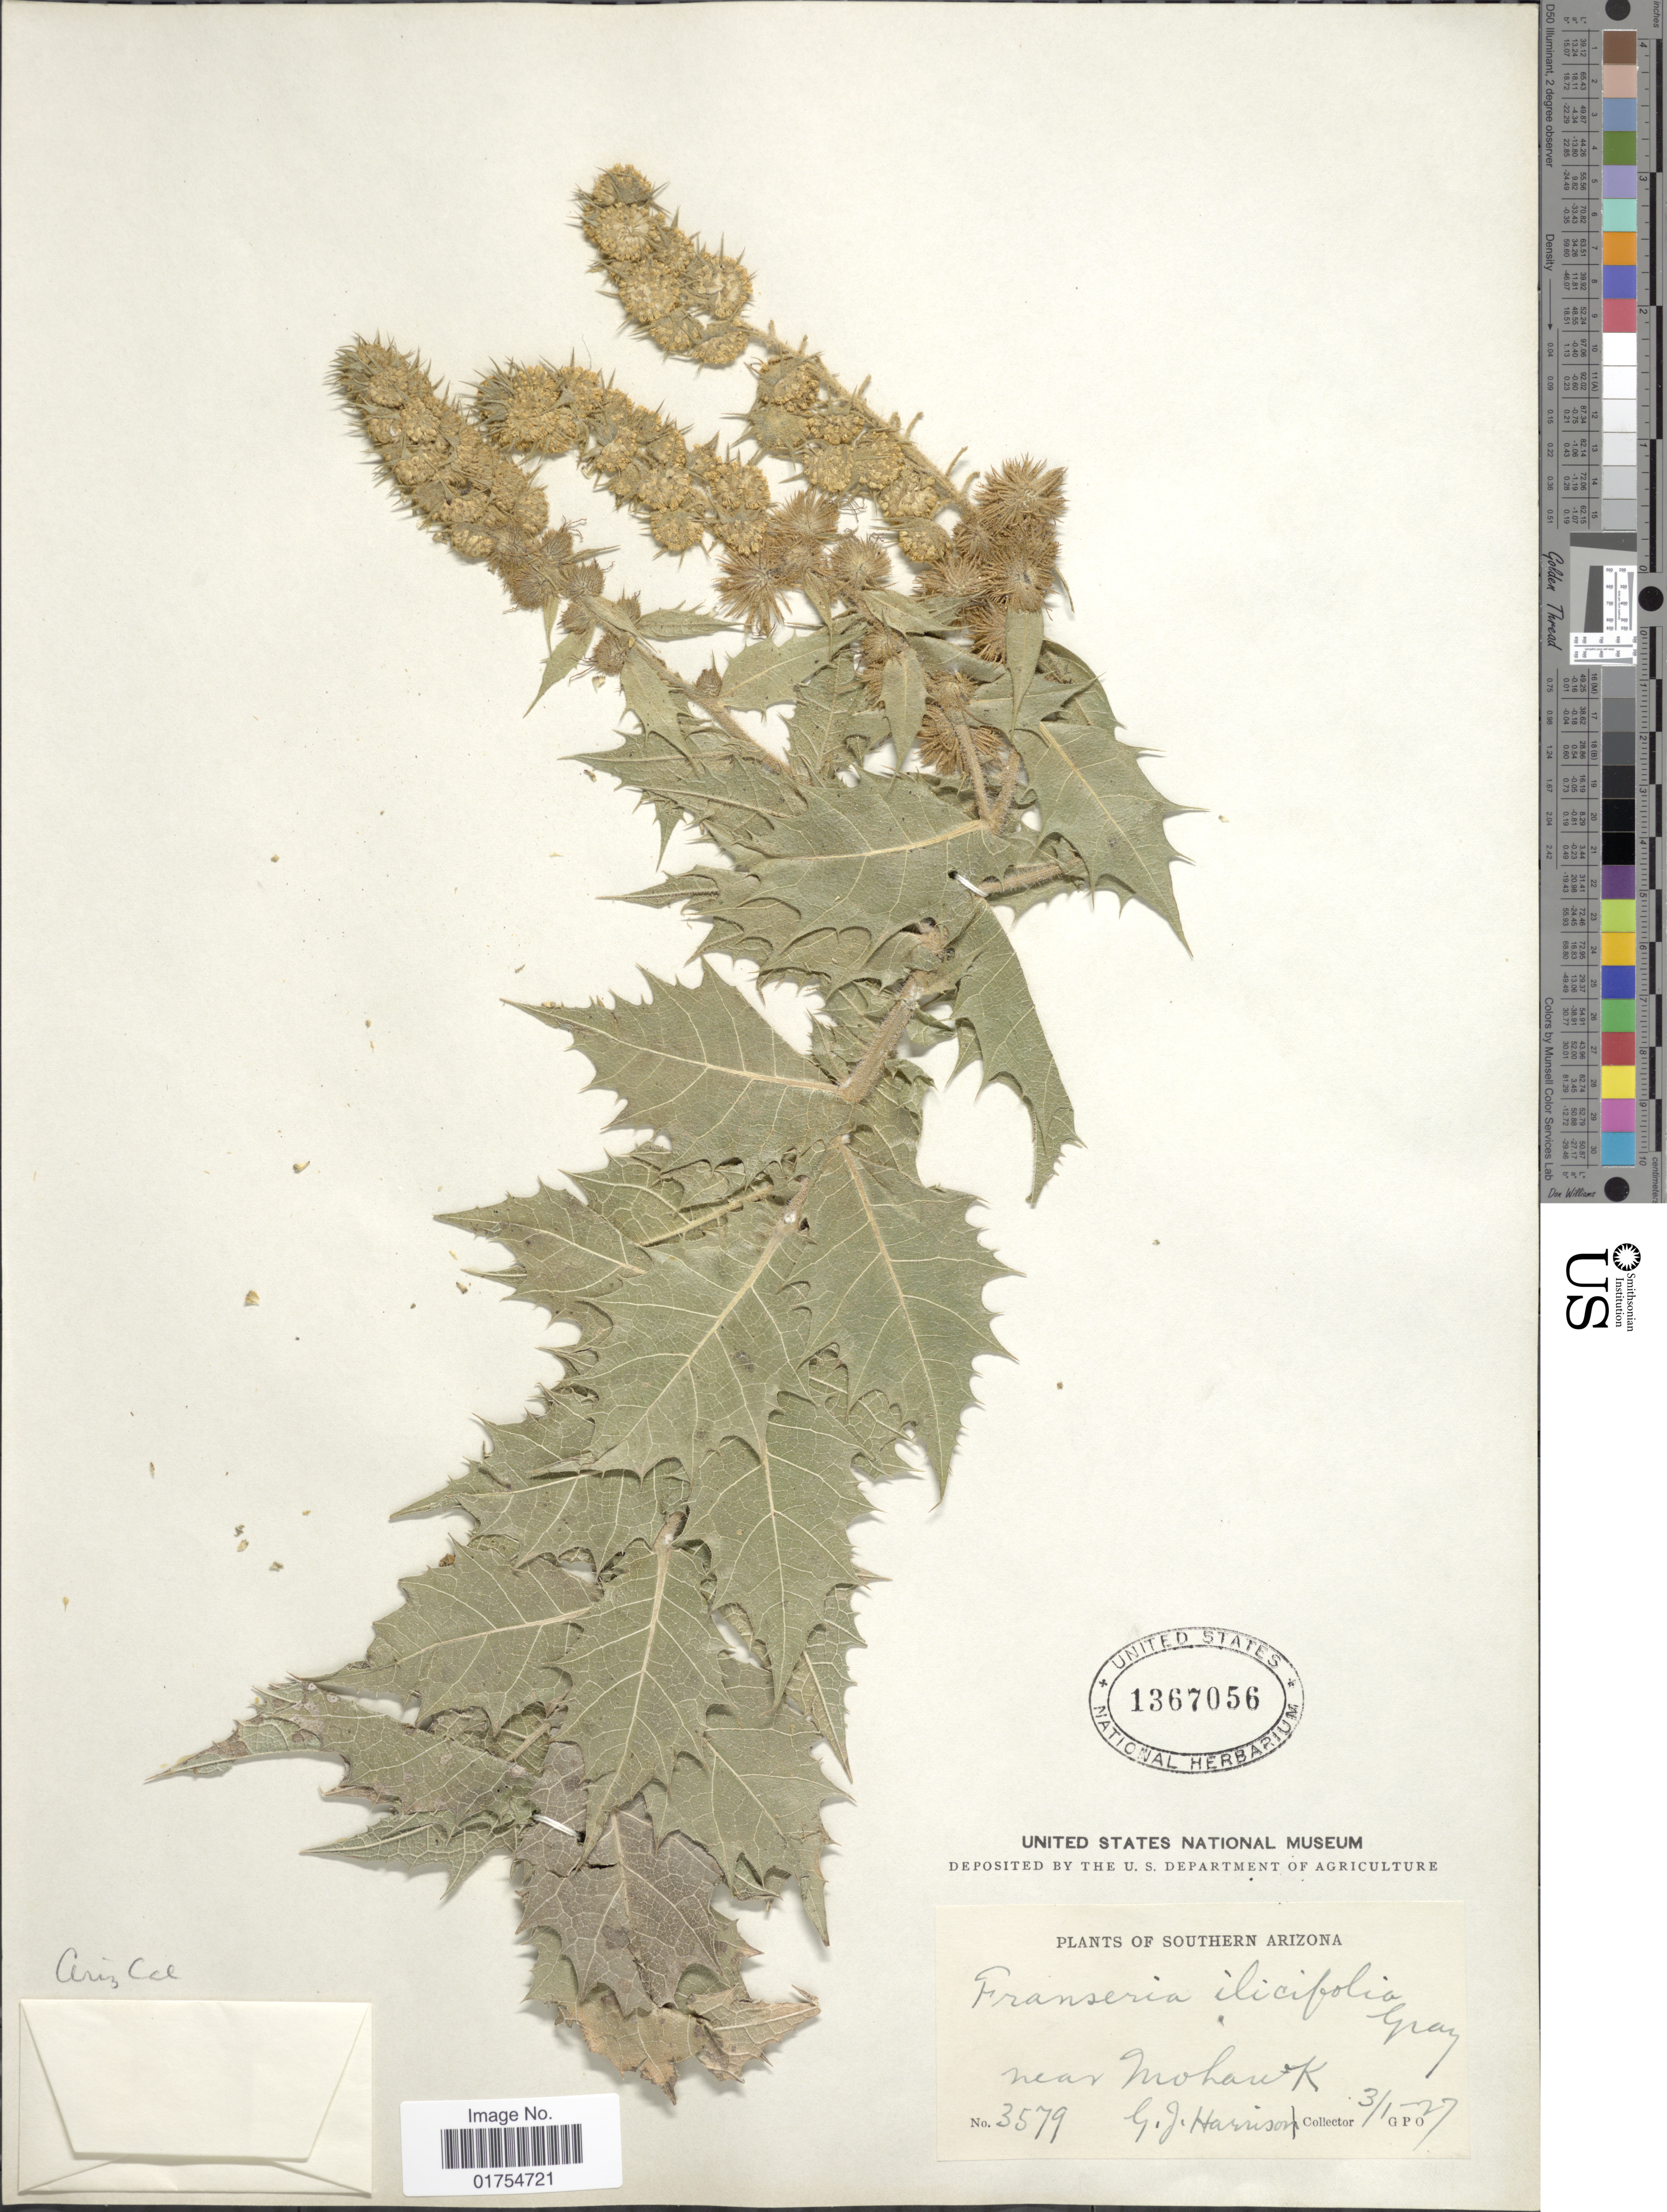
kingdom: Plantae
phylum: Tracheophyta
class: Magnoliopsida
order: Asterales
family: Asteraceae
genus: Franseria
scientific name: Franseria ilicifolia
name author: A. Gray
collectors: G. J. Harrison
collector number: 3579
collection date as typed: Transcribed d/m/y: 1/3/27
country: United States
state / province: Arizona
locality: Southern Arizona. Near Mohawk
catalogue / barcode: US 1367056